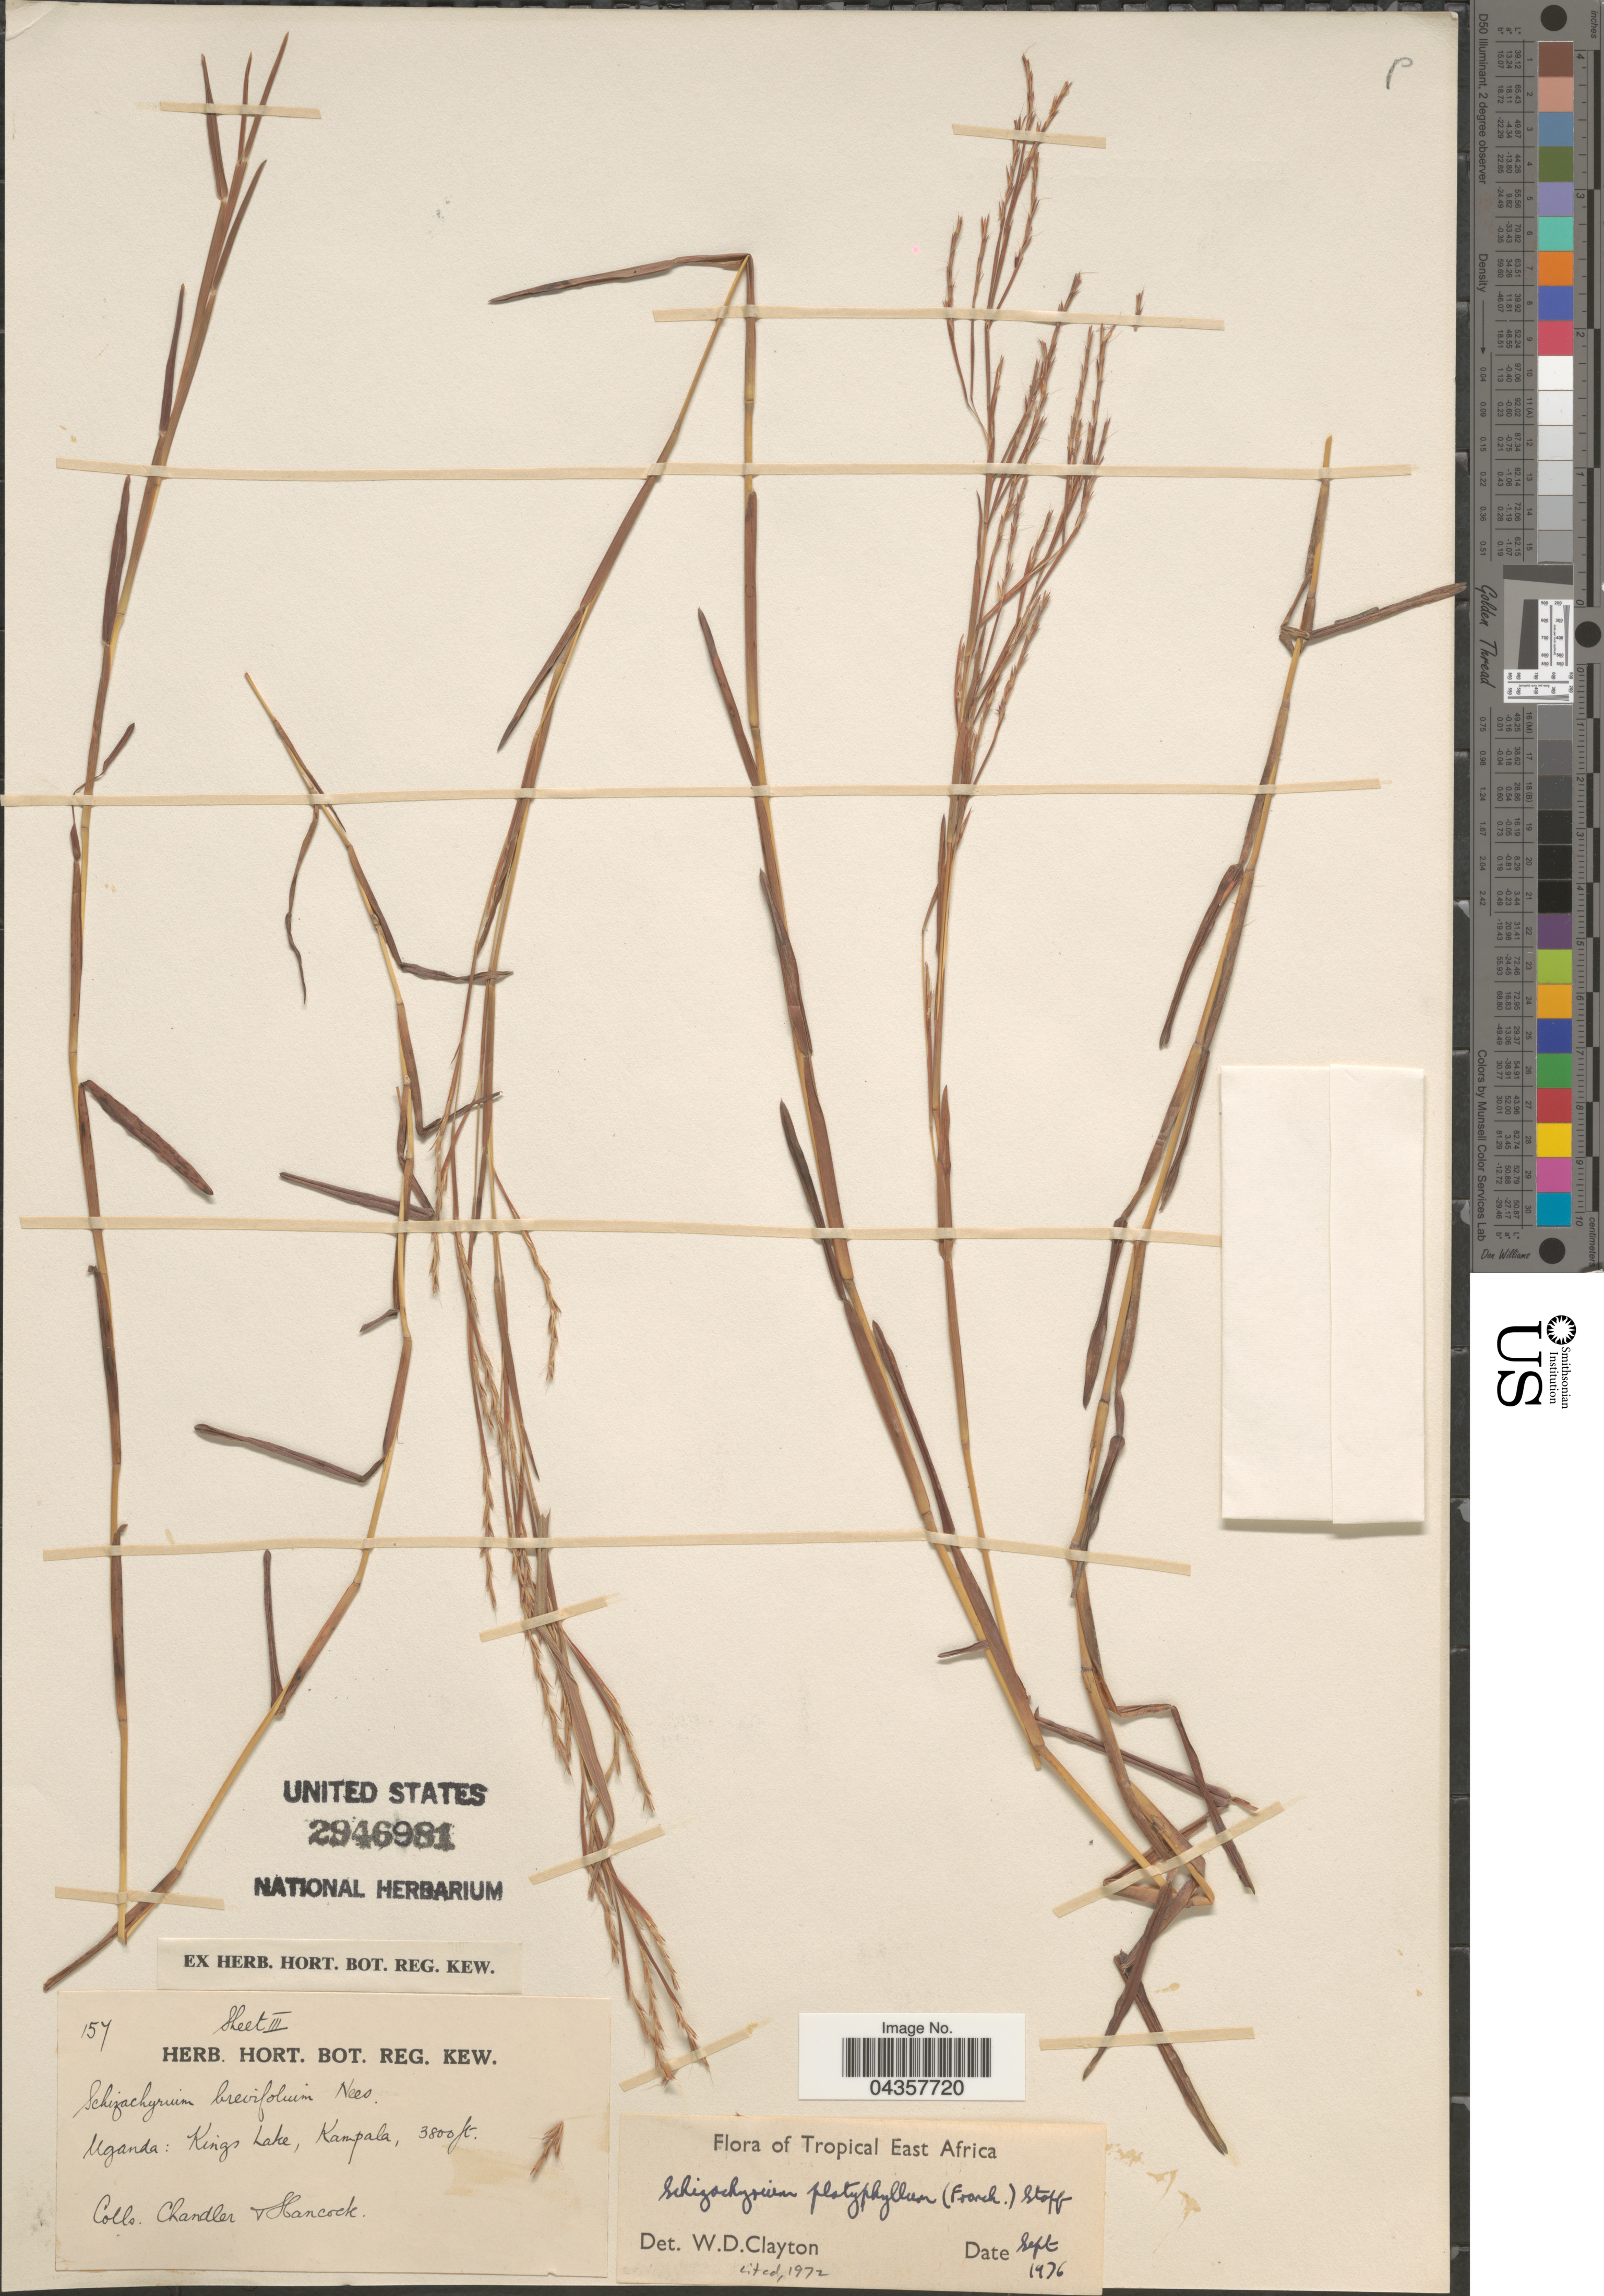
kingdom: Plantae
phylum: Tracheophyta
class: Liliopsida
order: Poales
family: Poaceae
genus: Schizachyrium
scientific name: Schizachyrium platyphyllum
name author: (Franch.) Stapf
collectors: Chandler & Hancock, --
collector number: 157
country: Uganda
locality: Kings Lake, Kampala.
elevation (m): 1158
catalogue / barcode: US 2946981